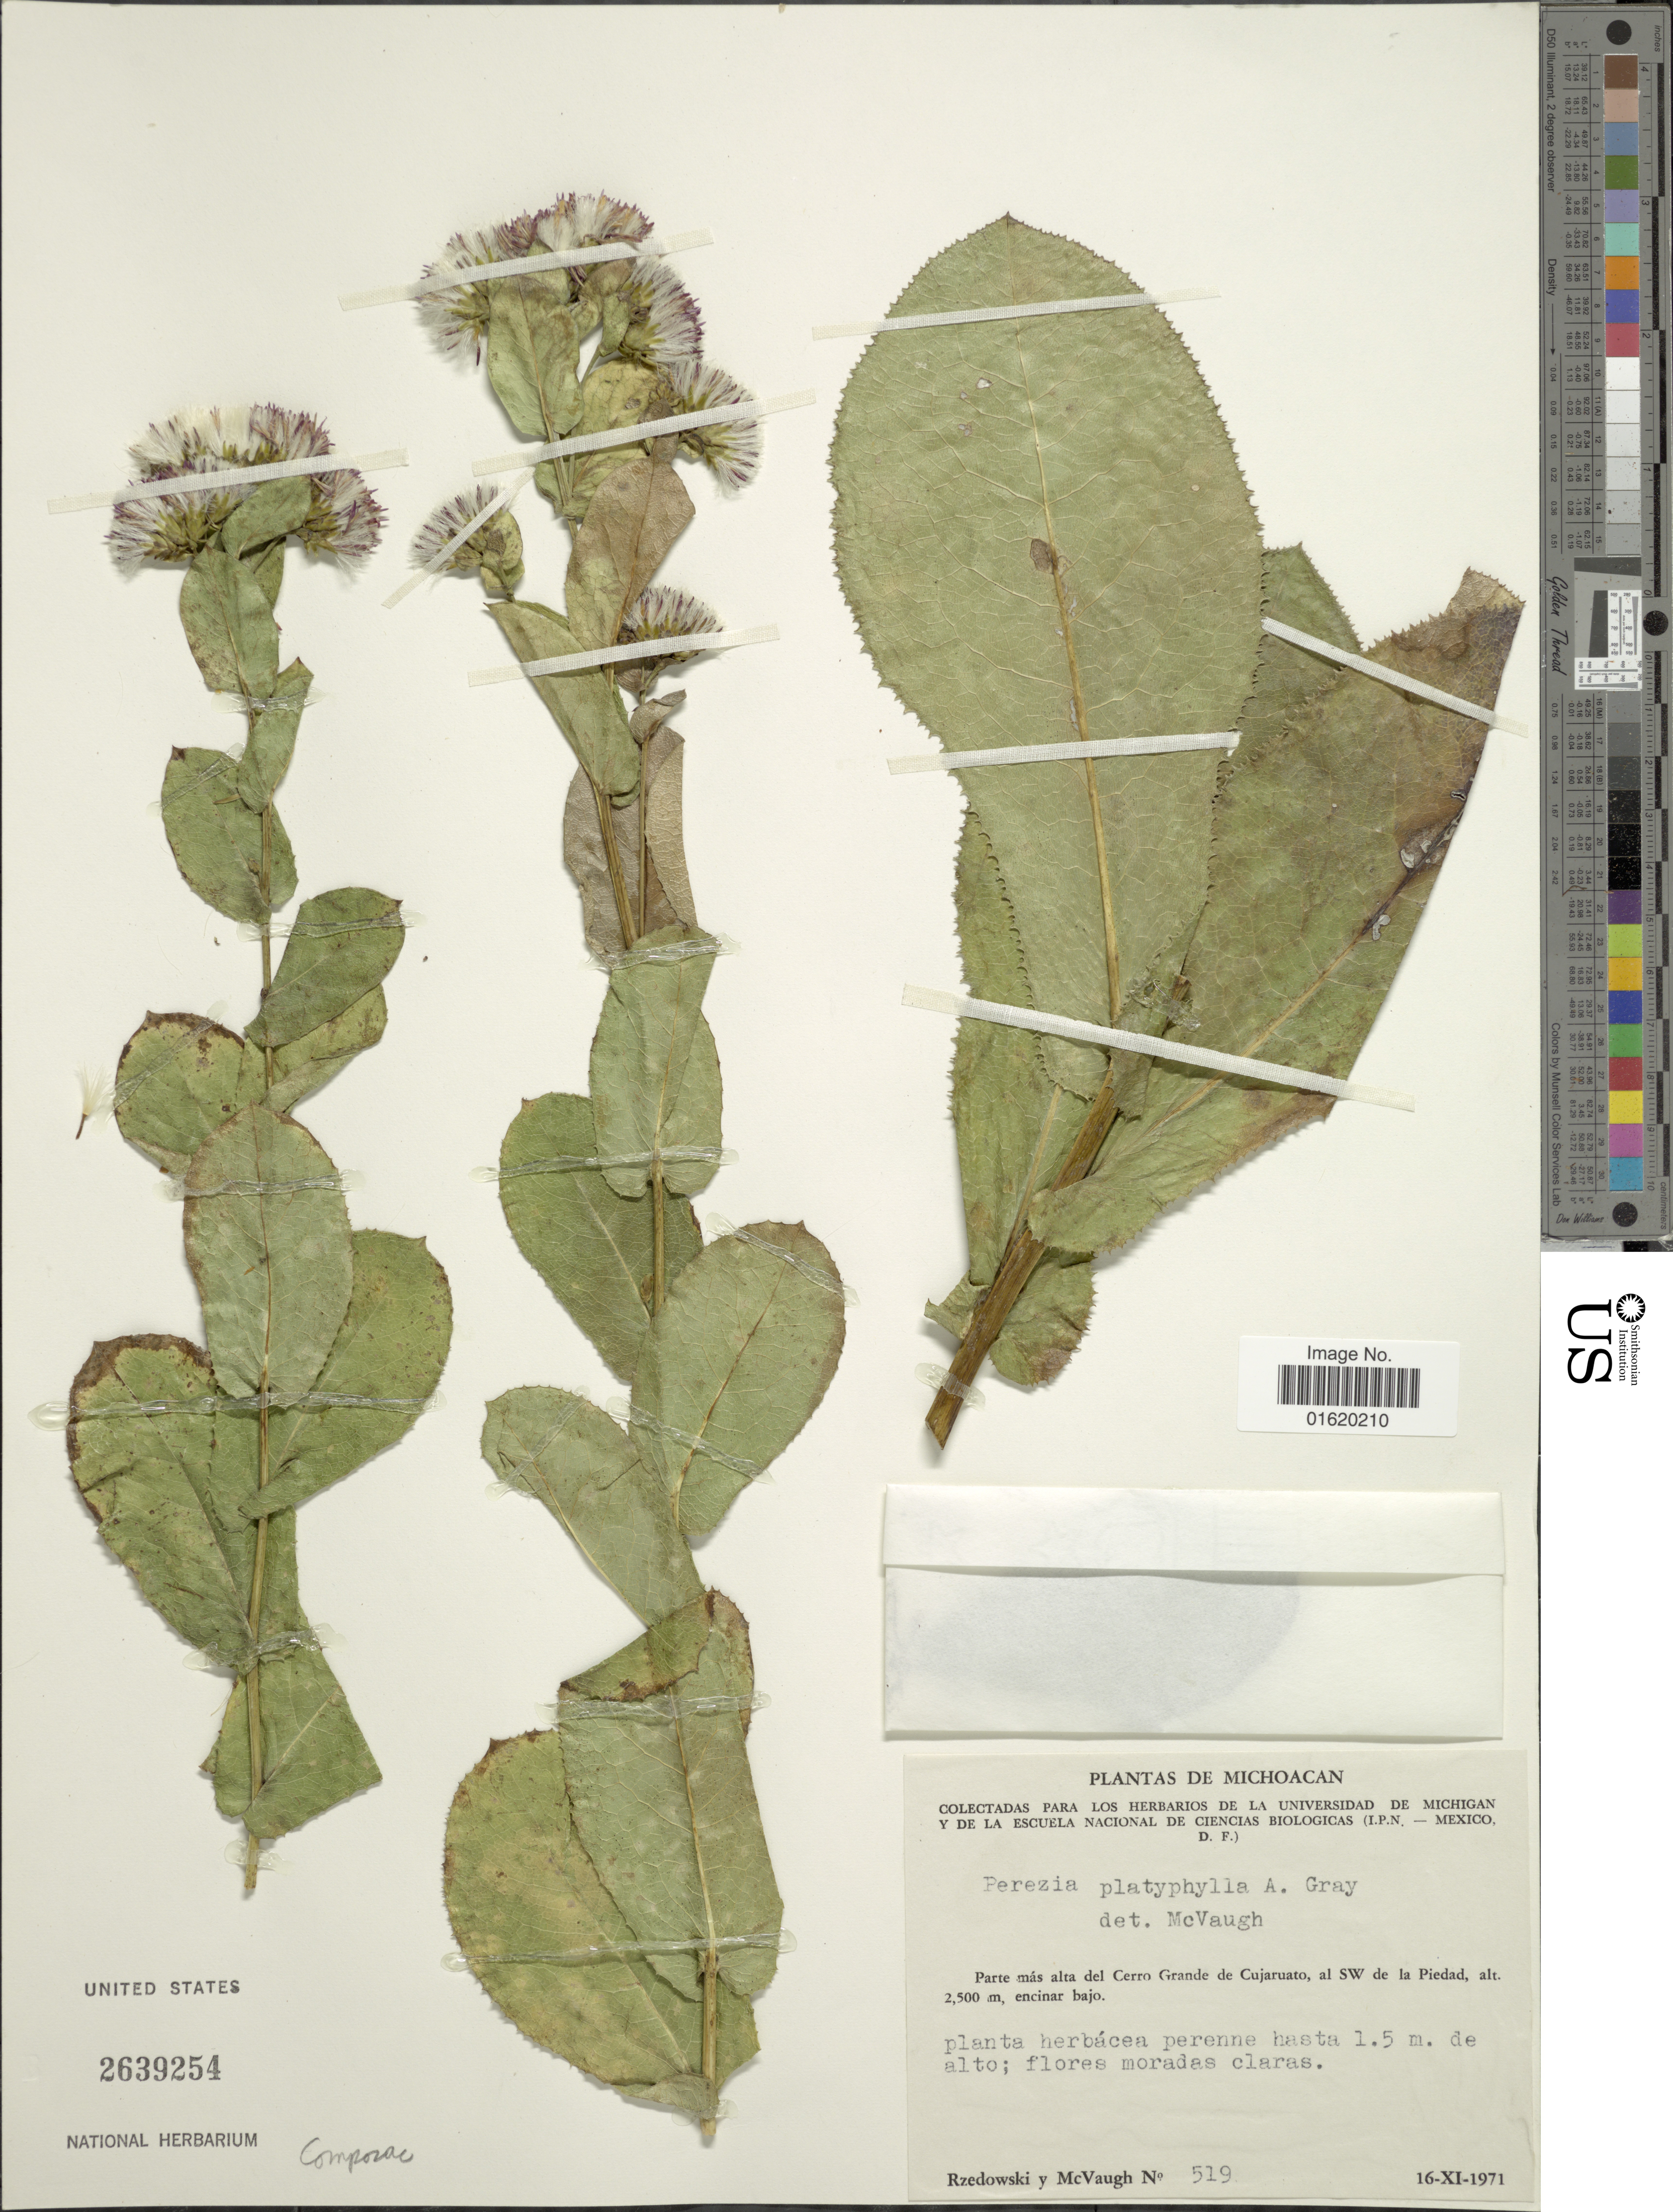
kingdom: Plantae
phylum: Tracheophyta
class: Magnoliopsida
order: Asterales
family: Asteraceae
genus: Acourtia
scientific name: Acourtia platyphylla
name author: (A. Gray) Reveal & R.M. King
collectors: Rzedowski, --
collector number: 519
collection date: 1971-11-16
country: Mexico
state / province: Michoacán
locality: Parte más alta del Cerro Grande de Cujaruatom al SW de la Piedad, encinar bajo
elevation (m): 2500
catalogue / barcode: US 2639254